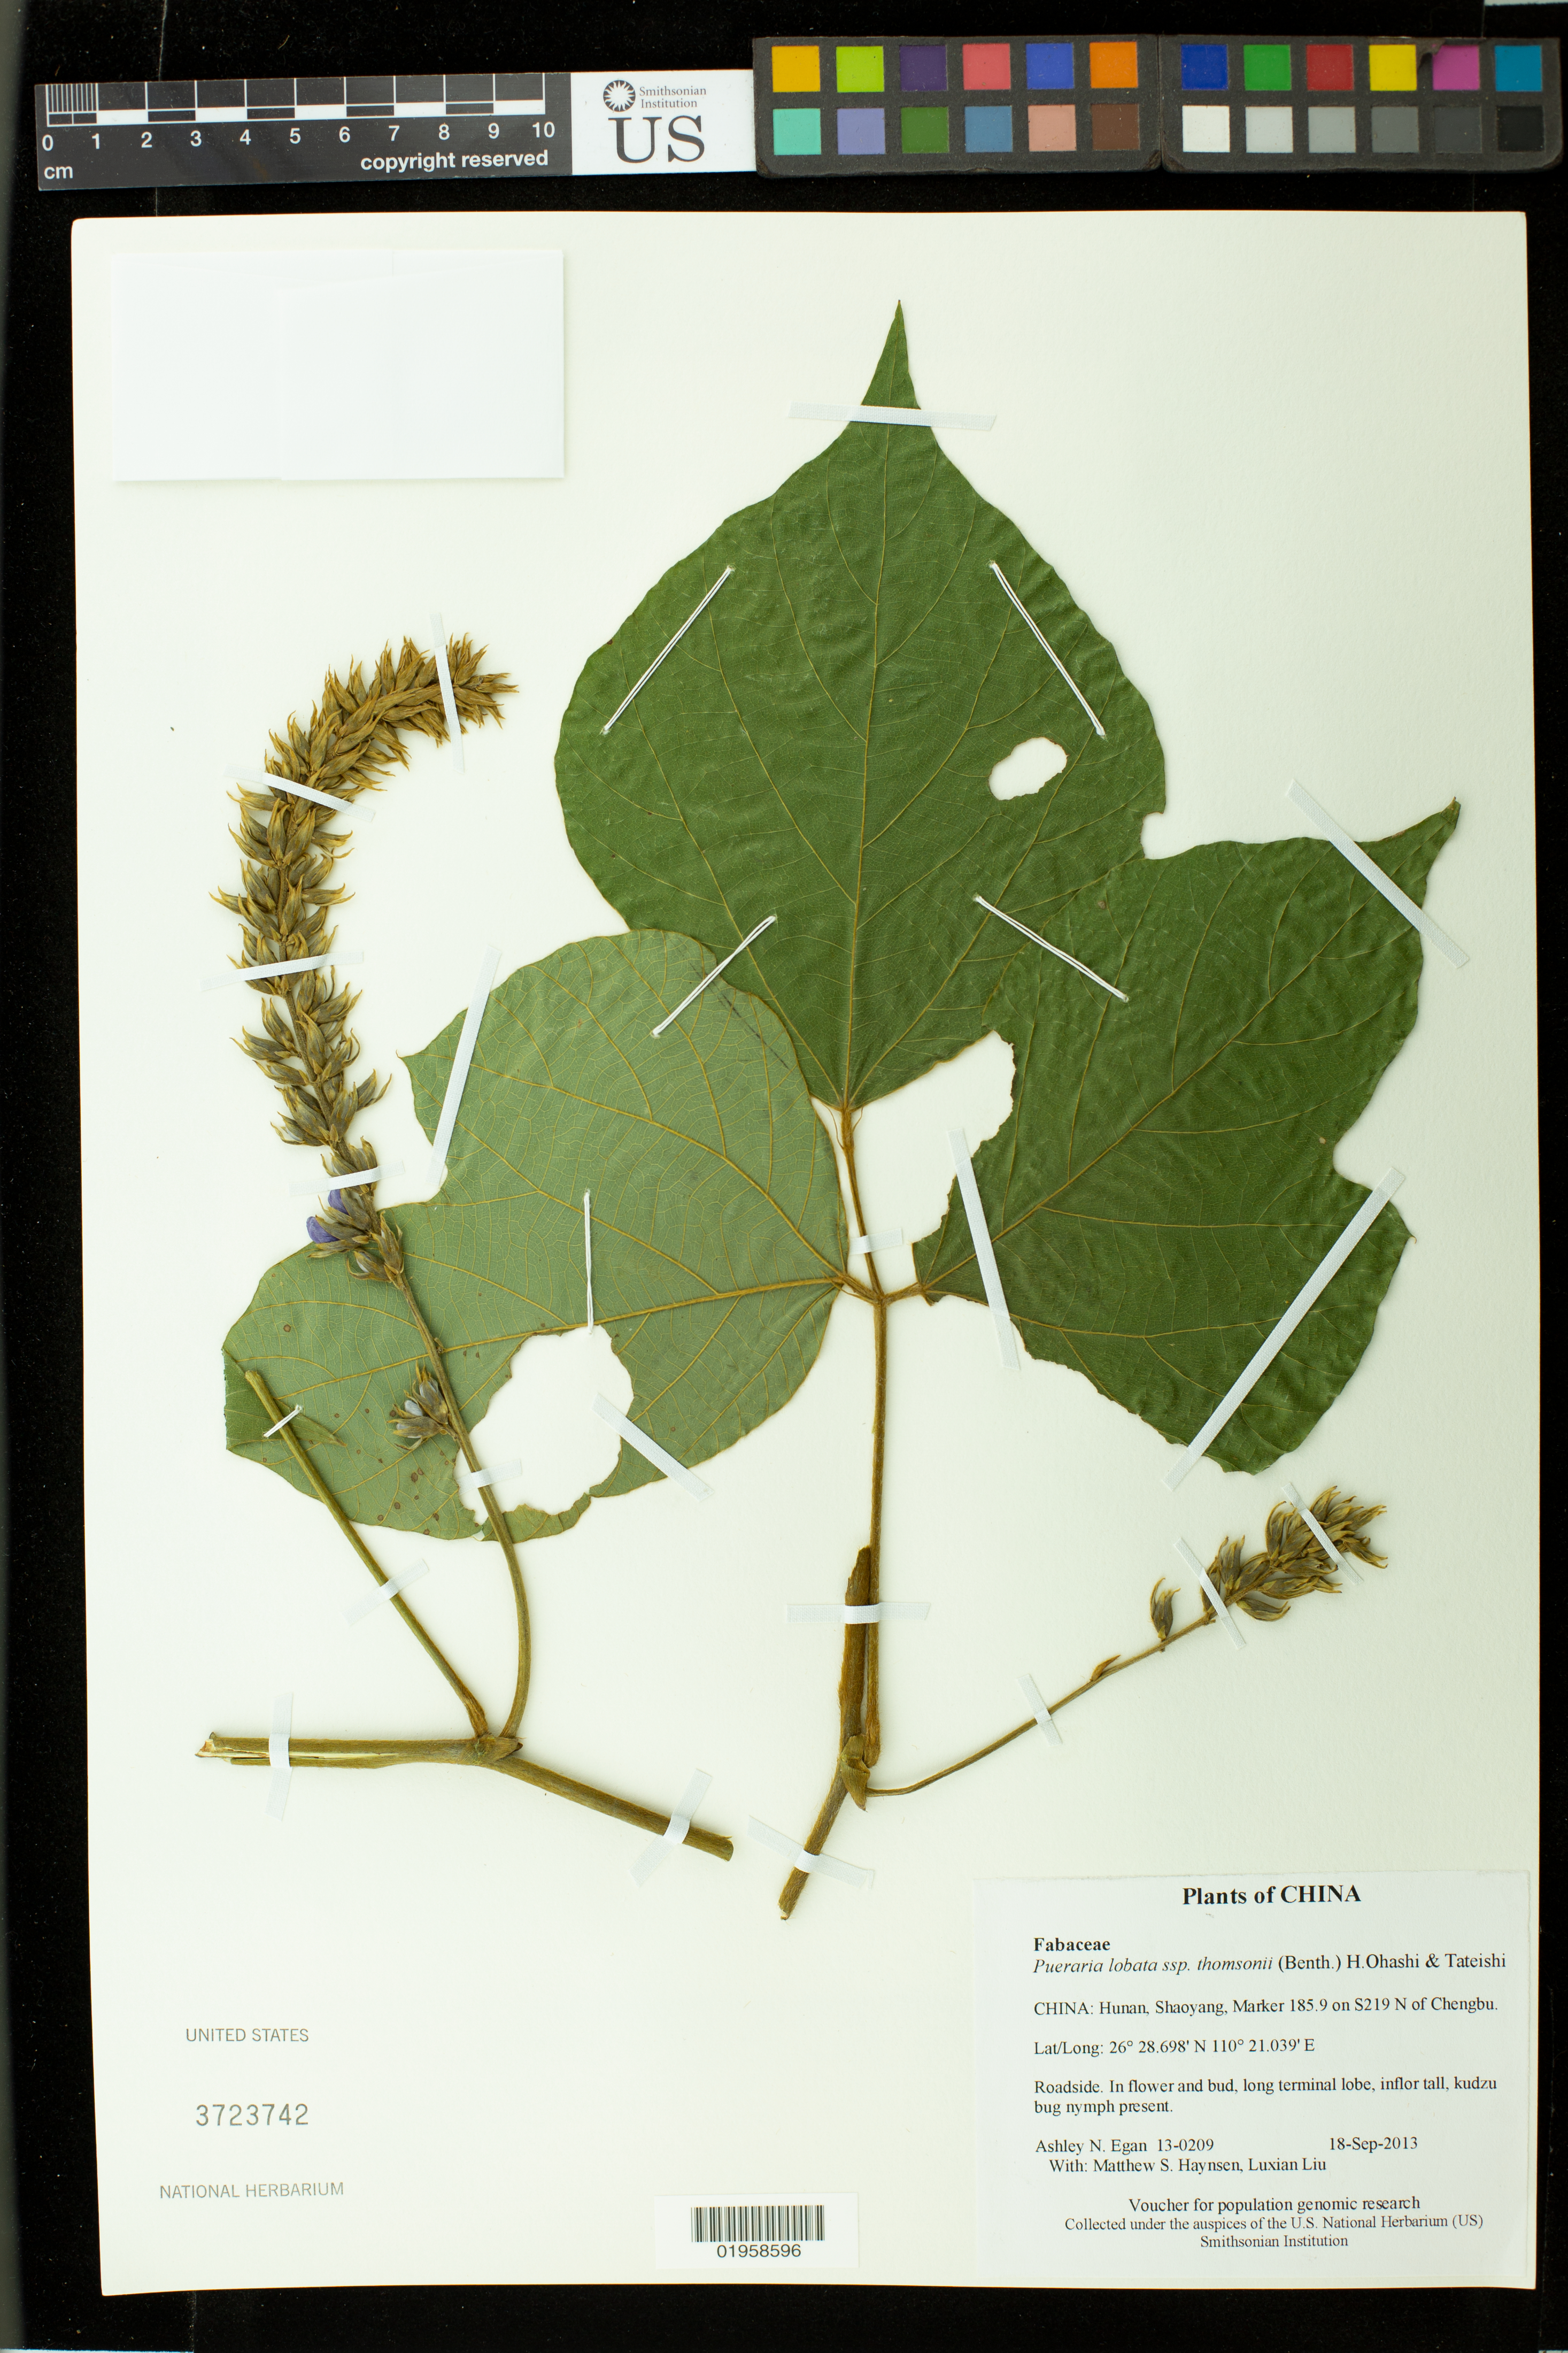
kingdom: Plantae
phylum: Tracheophyta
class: Magnoliopsida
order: Fabales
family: Fabaceae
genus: Pueraria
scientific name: Pueraria lobata subsp. thomsonii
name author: (Benth.) H. Ohashi & Tateishi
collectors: A. N. Egan, M. Hansen & L. Liu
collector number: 13-0209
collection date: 2013-09-18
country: China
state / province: Hunan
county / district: Shaoyang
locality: Marker 185.9 on S219 N of Chengbu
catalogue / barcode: US 3723742